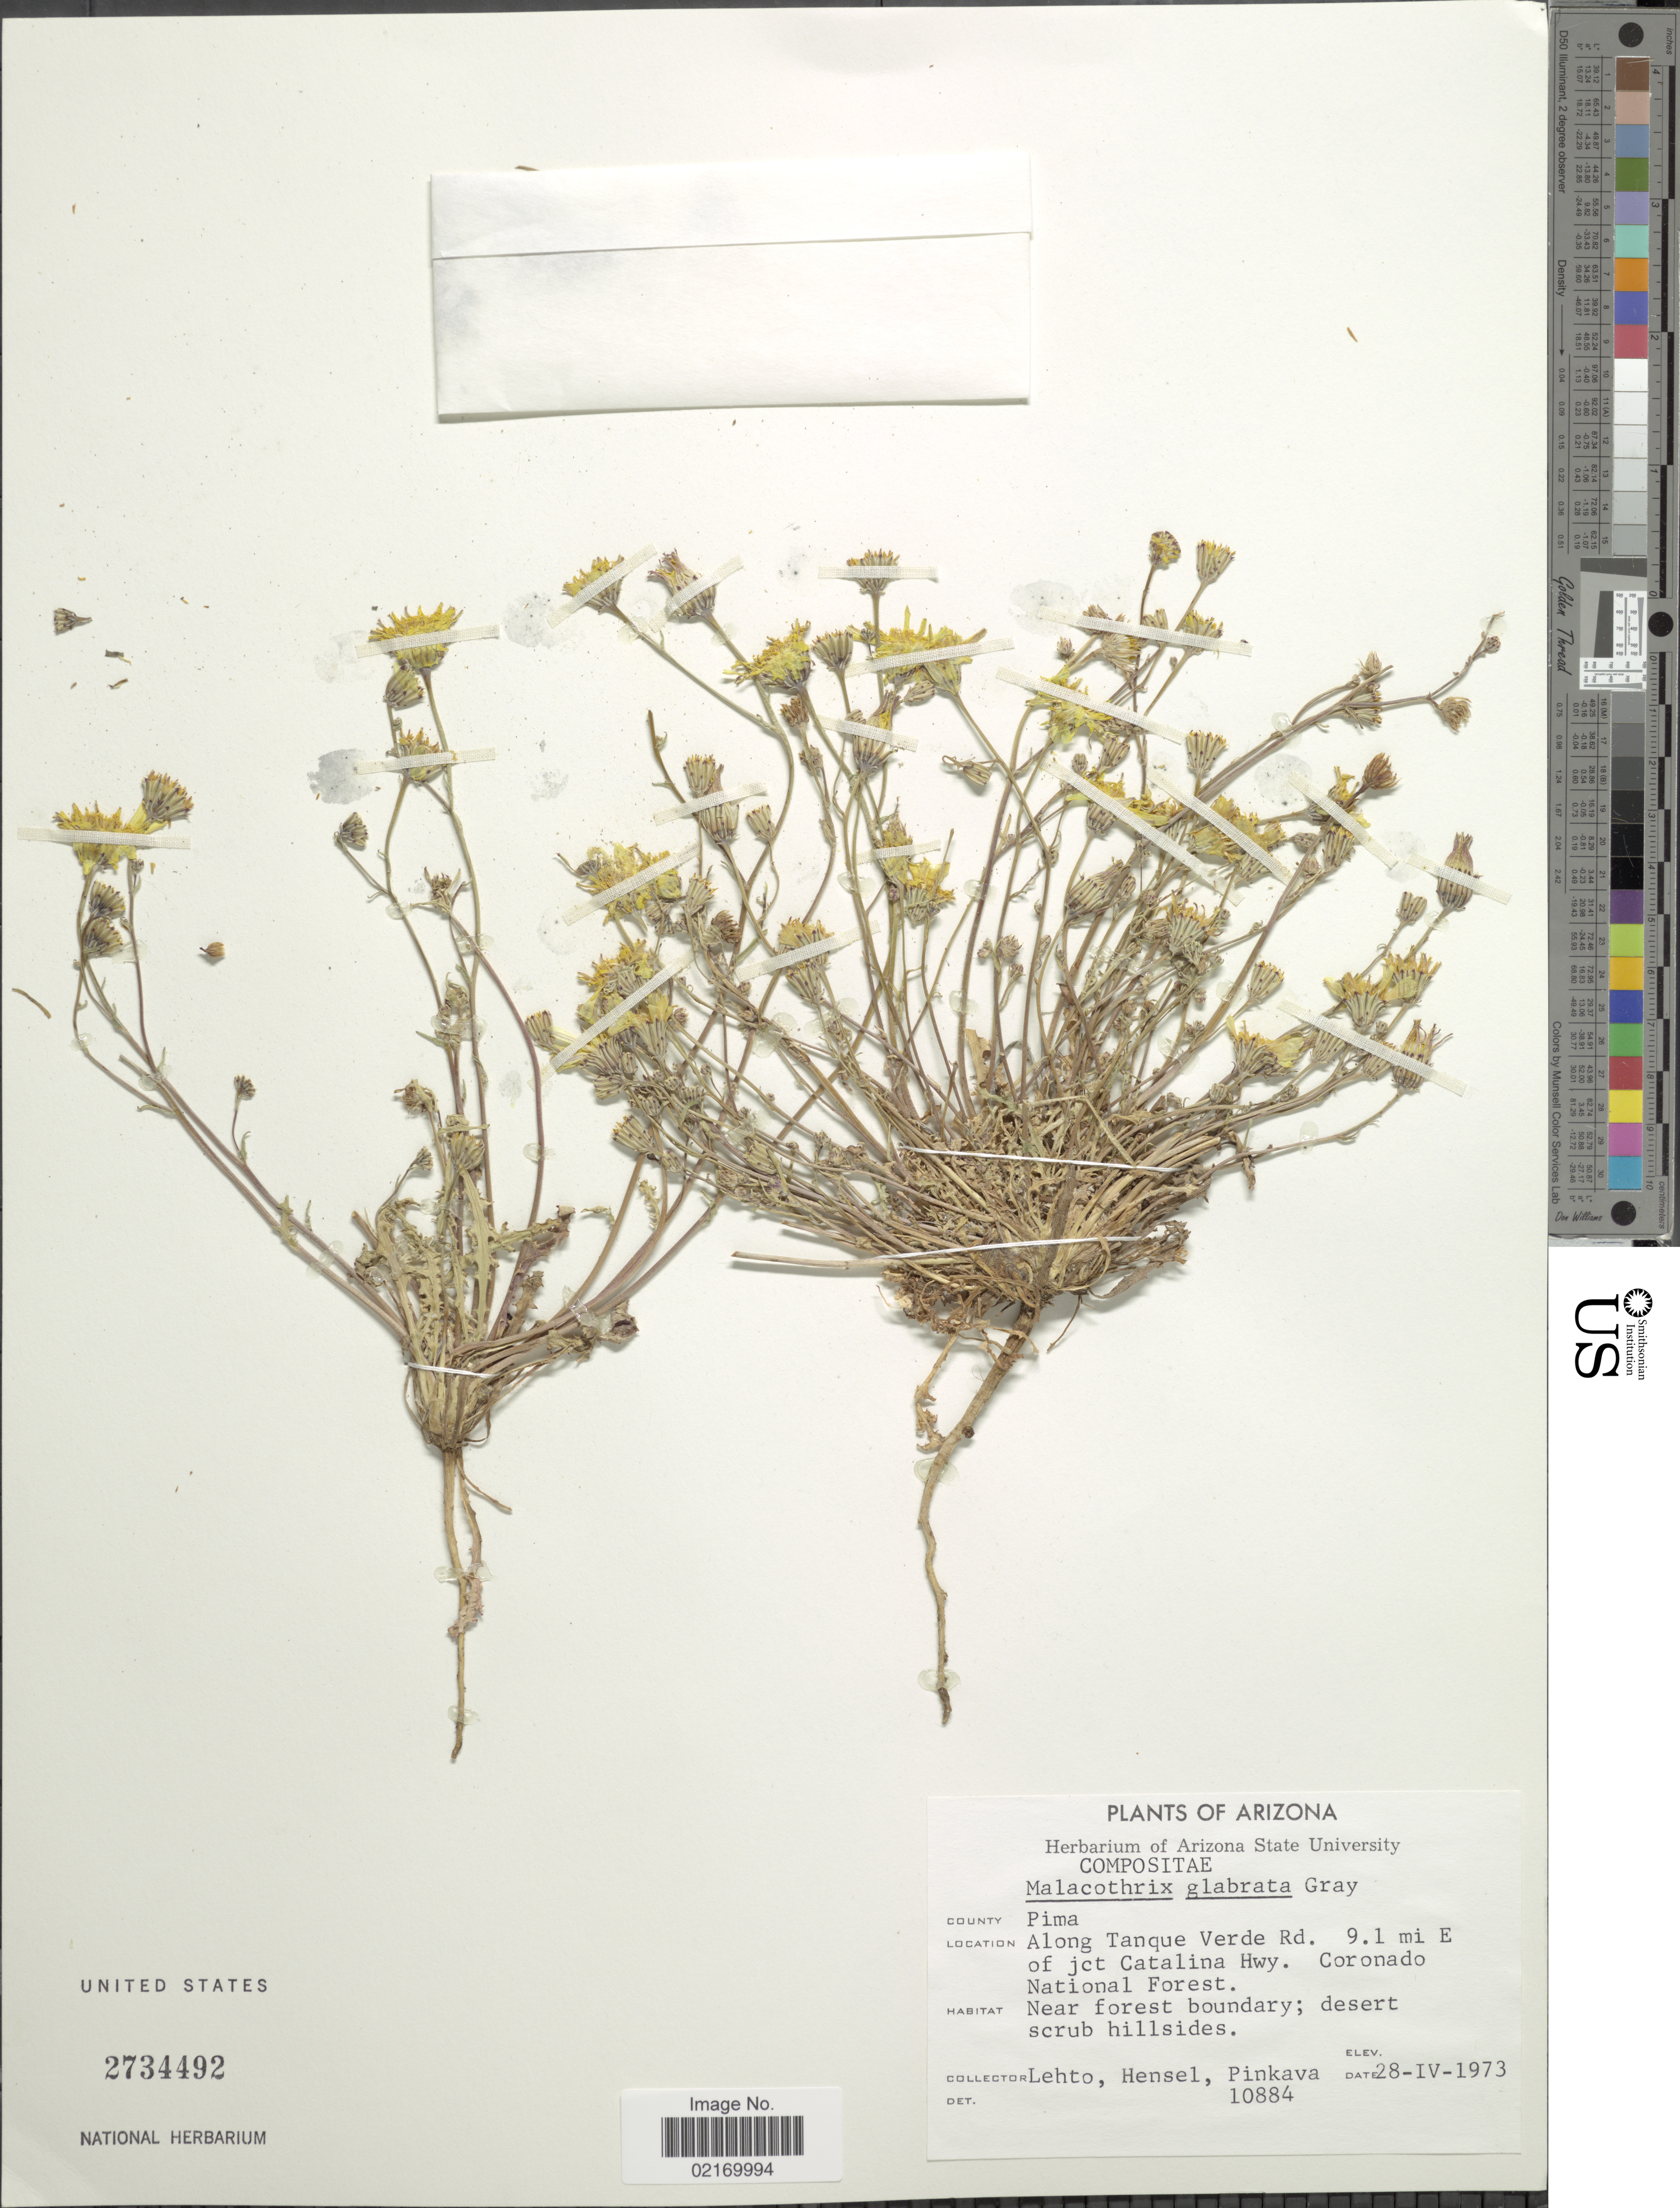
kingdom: Plantae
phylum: Tracheophyta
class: Magnoliopsida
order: Asterales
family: Asteraceae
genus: Malacothrix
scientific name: Malacothrix glabrata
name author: (A. Gray ex D.C. Eaton) A. Gray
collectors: -. Lehto, -. Hensel & -. Pinkava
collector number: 10884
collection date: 1973-04-28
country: United States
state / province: Arizona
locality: County Pima, along Tanque Verde Rd., 9.1 mi E of jct Catalina Hwy., Coronado National Forest, near forest boundary; deseret scrub hillsides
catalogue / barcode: US 2734492